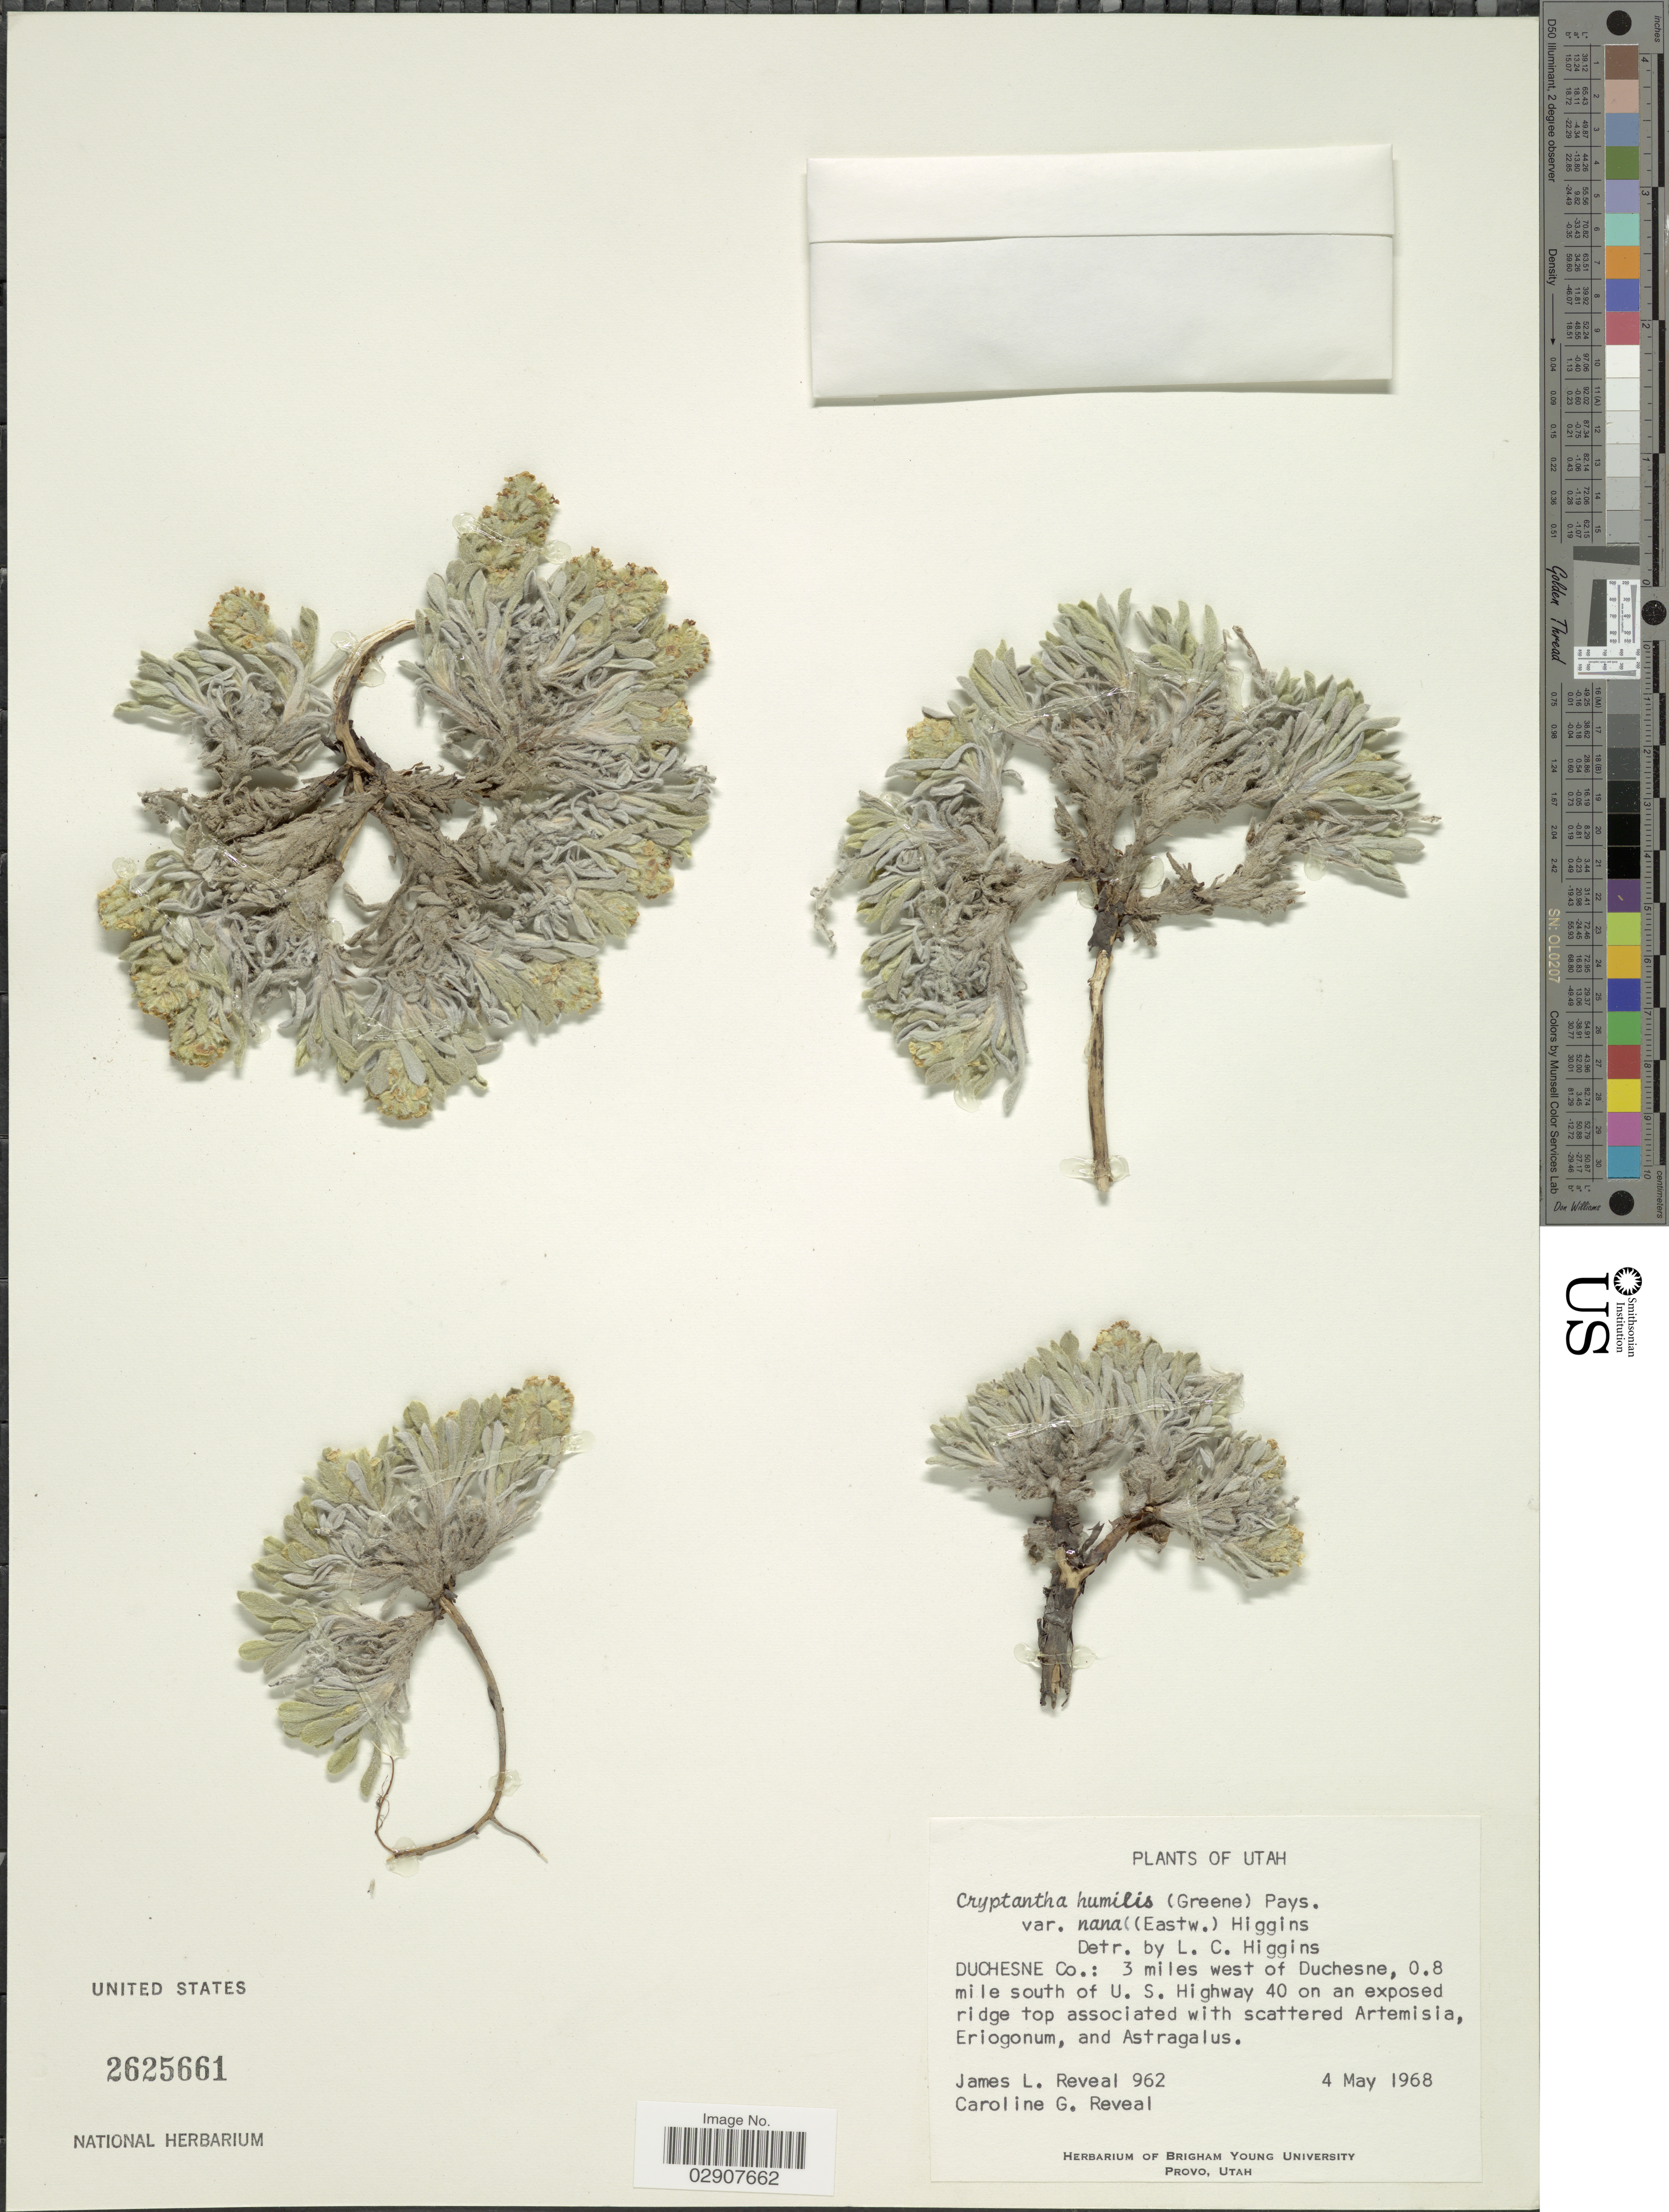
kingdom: Plantae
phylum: Tracheophyta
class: Magnoliopsida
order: Boraginales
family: Boraginaceae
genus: Cryptantha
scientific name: Cryptantha humilis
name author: (Greene) Payson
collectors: J. L. Reveal & C. G. Reveal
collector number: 962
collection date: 1968-05-04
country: United States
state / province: Utah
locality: Duchesne Co.: 3 miles west of Duchesne, 0.8 mile south of U.S. Highway 40 on an exposed ridge top.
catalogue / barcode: US 2625661